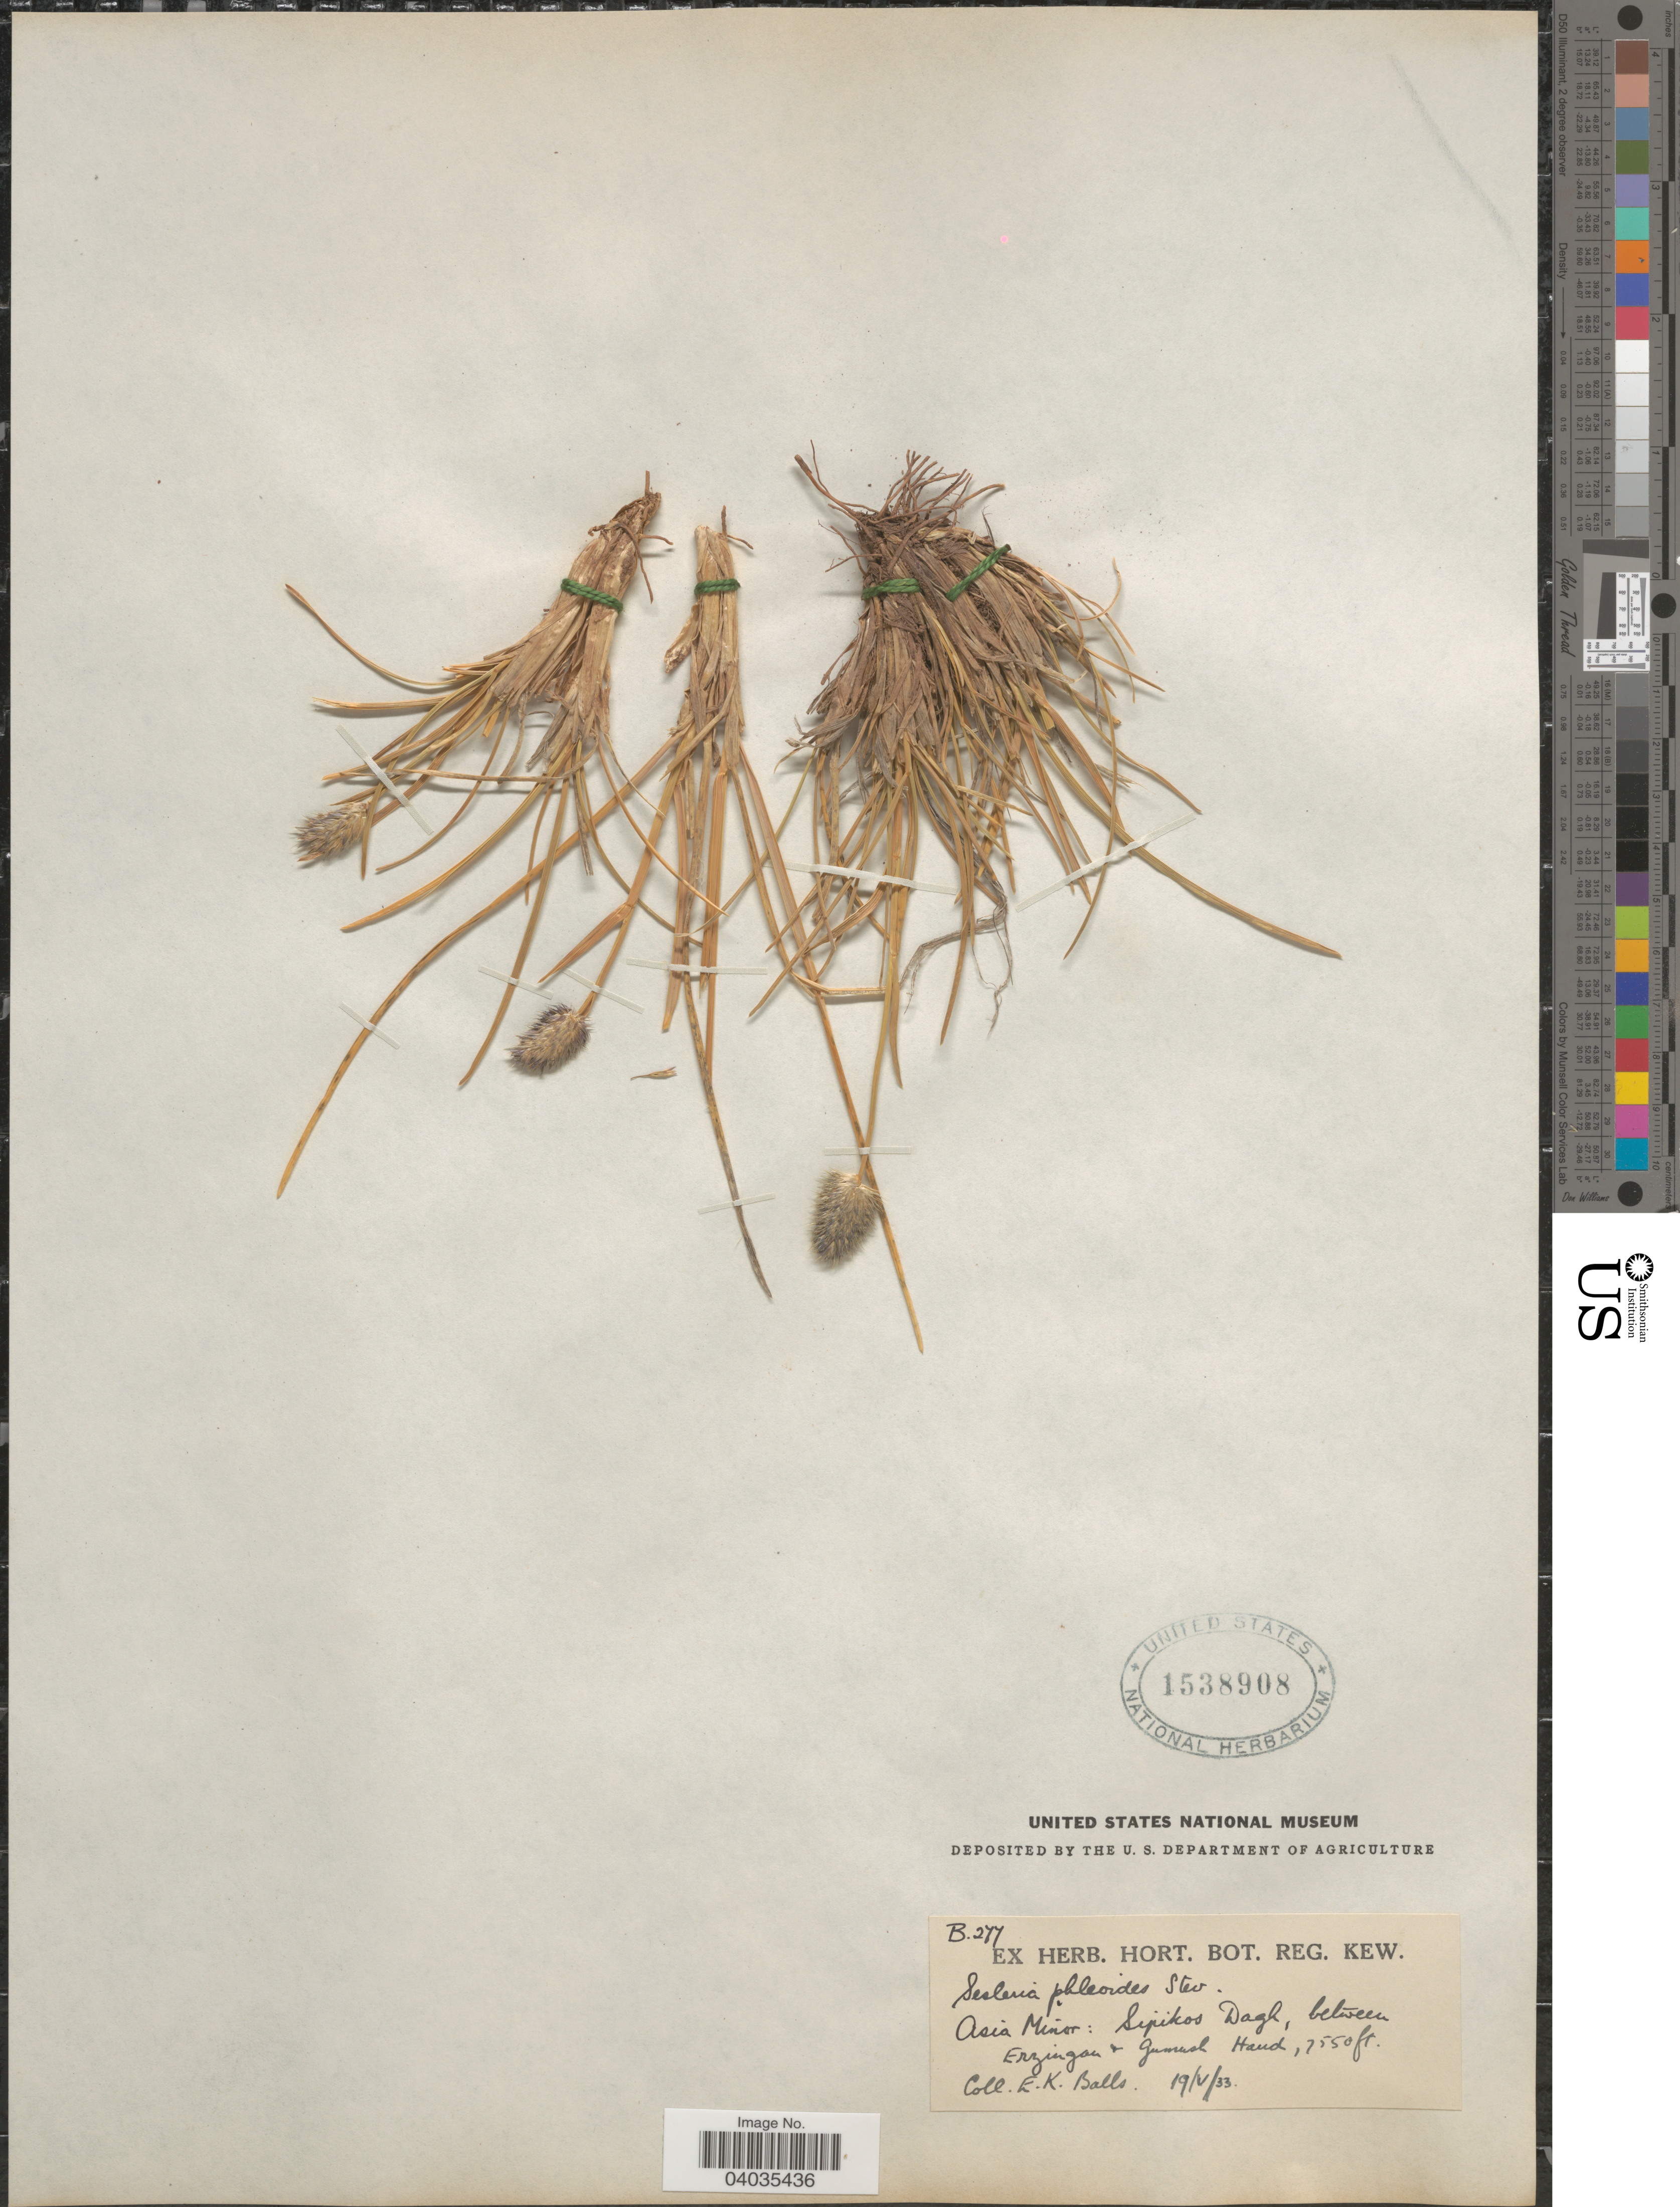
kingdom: Plantae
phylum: Tracheophyta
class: Liliopsida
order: Poales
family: Poaceae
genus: Sesleria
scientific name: Sesleria phleoides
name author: Stev. ex Roem. & Schult.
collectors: E. K. Balls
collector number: B277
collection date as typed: Transcribed d/m/y: 19/5/33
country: Turkey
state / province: Erzincan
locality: Asia Minor: Sipikos Dagh, between Erzingan & Gummal& Haud.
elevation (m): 2301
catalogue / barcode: US 1538908